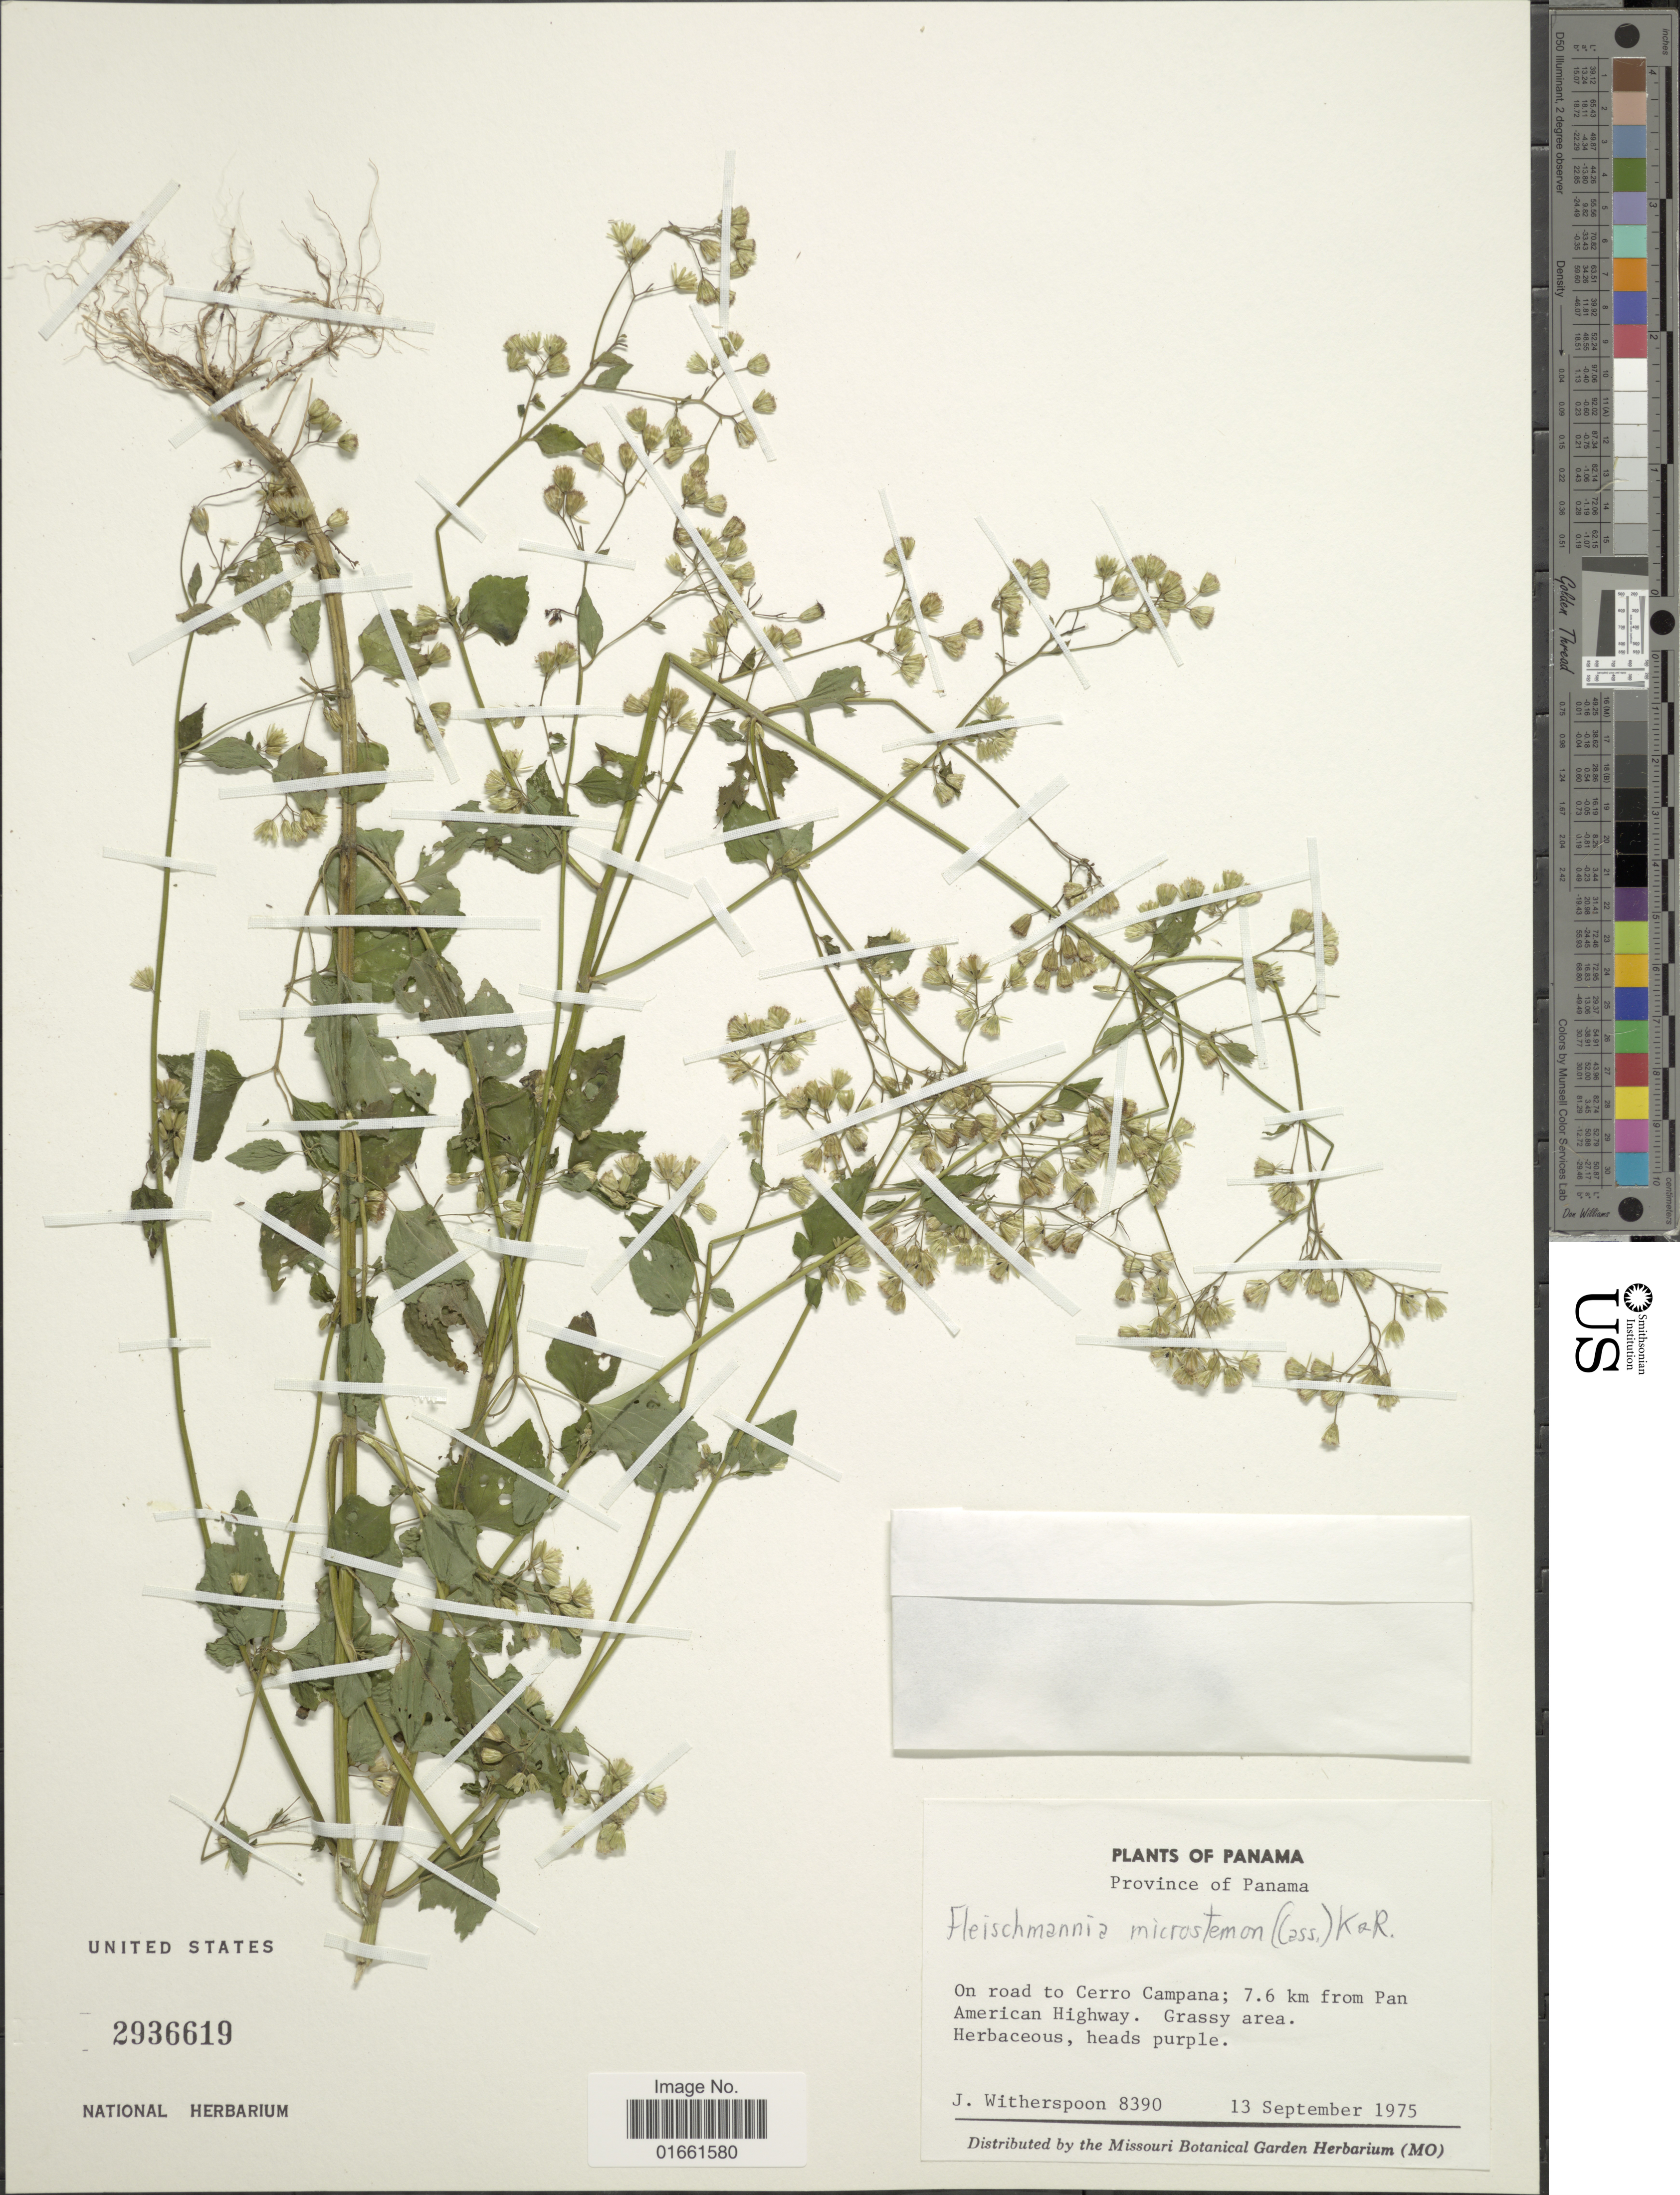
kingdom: Plantae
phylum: Tracheophyta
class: Magnoliopsida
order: Asterales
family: Asteraceae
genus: Fleischmannia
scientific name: Fleischmannia microstemon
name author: (Cass.) R.M. King & H. Rob.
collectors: J. Witherspoon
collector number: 8390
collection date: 1975-09-13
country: Panama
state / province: Panamá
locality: Province of Panama, On road to Cerro Campana; 7.6 k m from Pan American highway.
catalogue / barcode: US 2936619